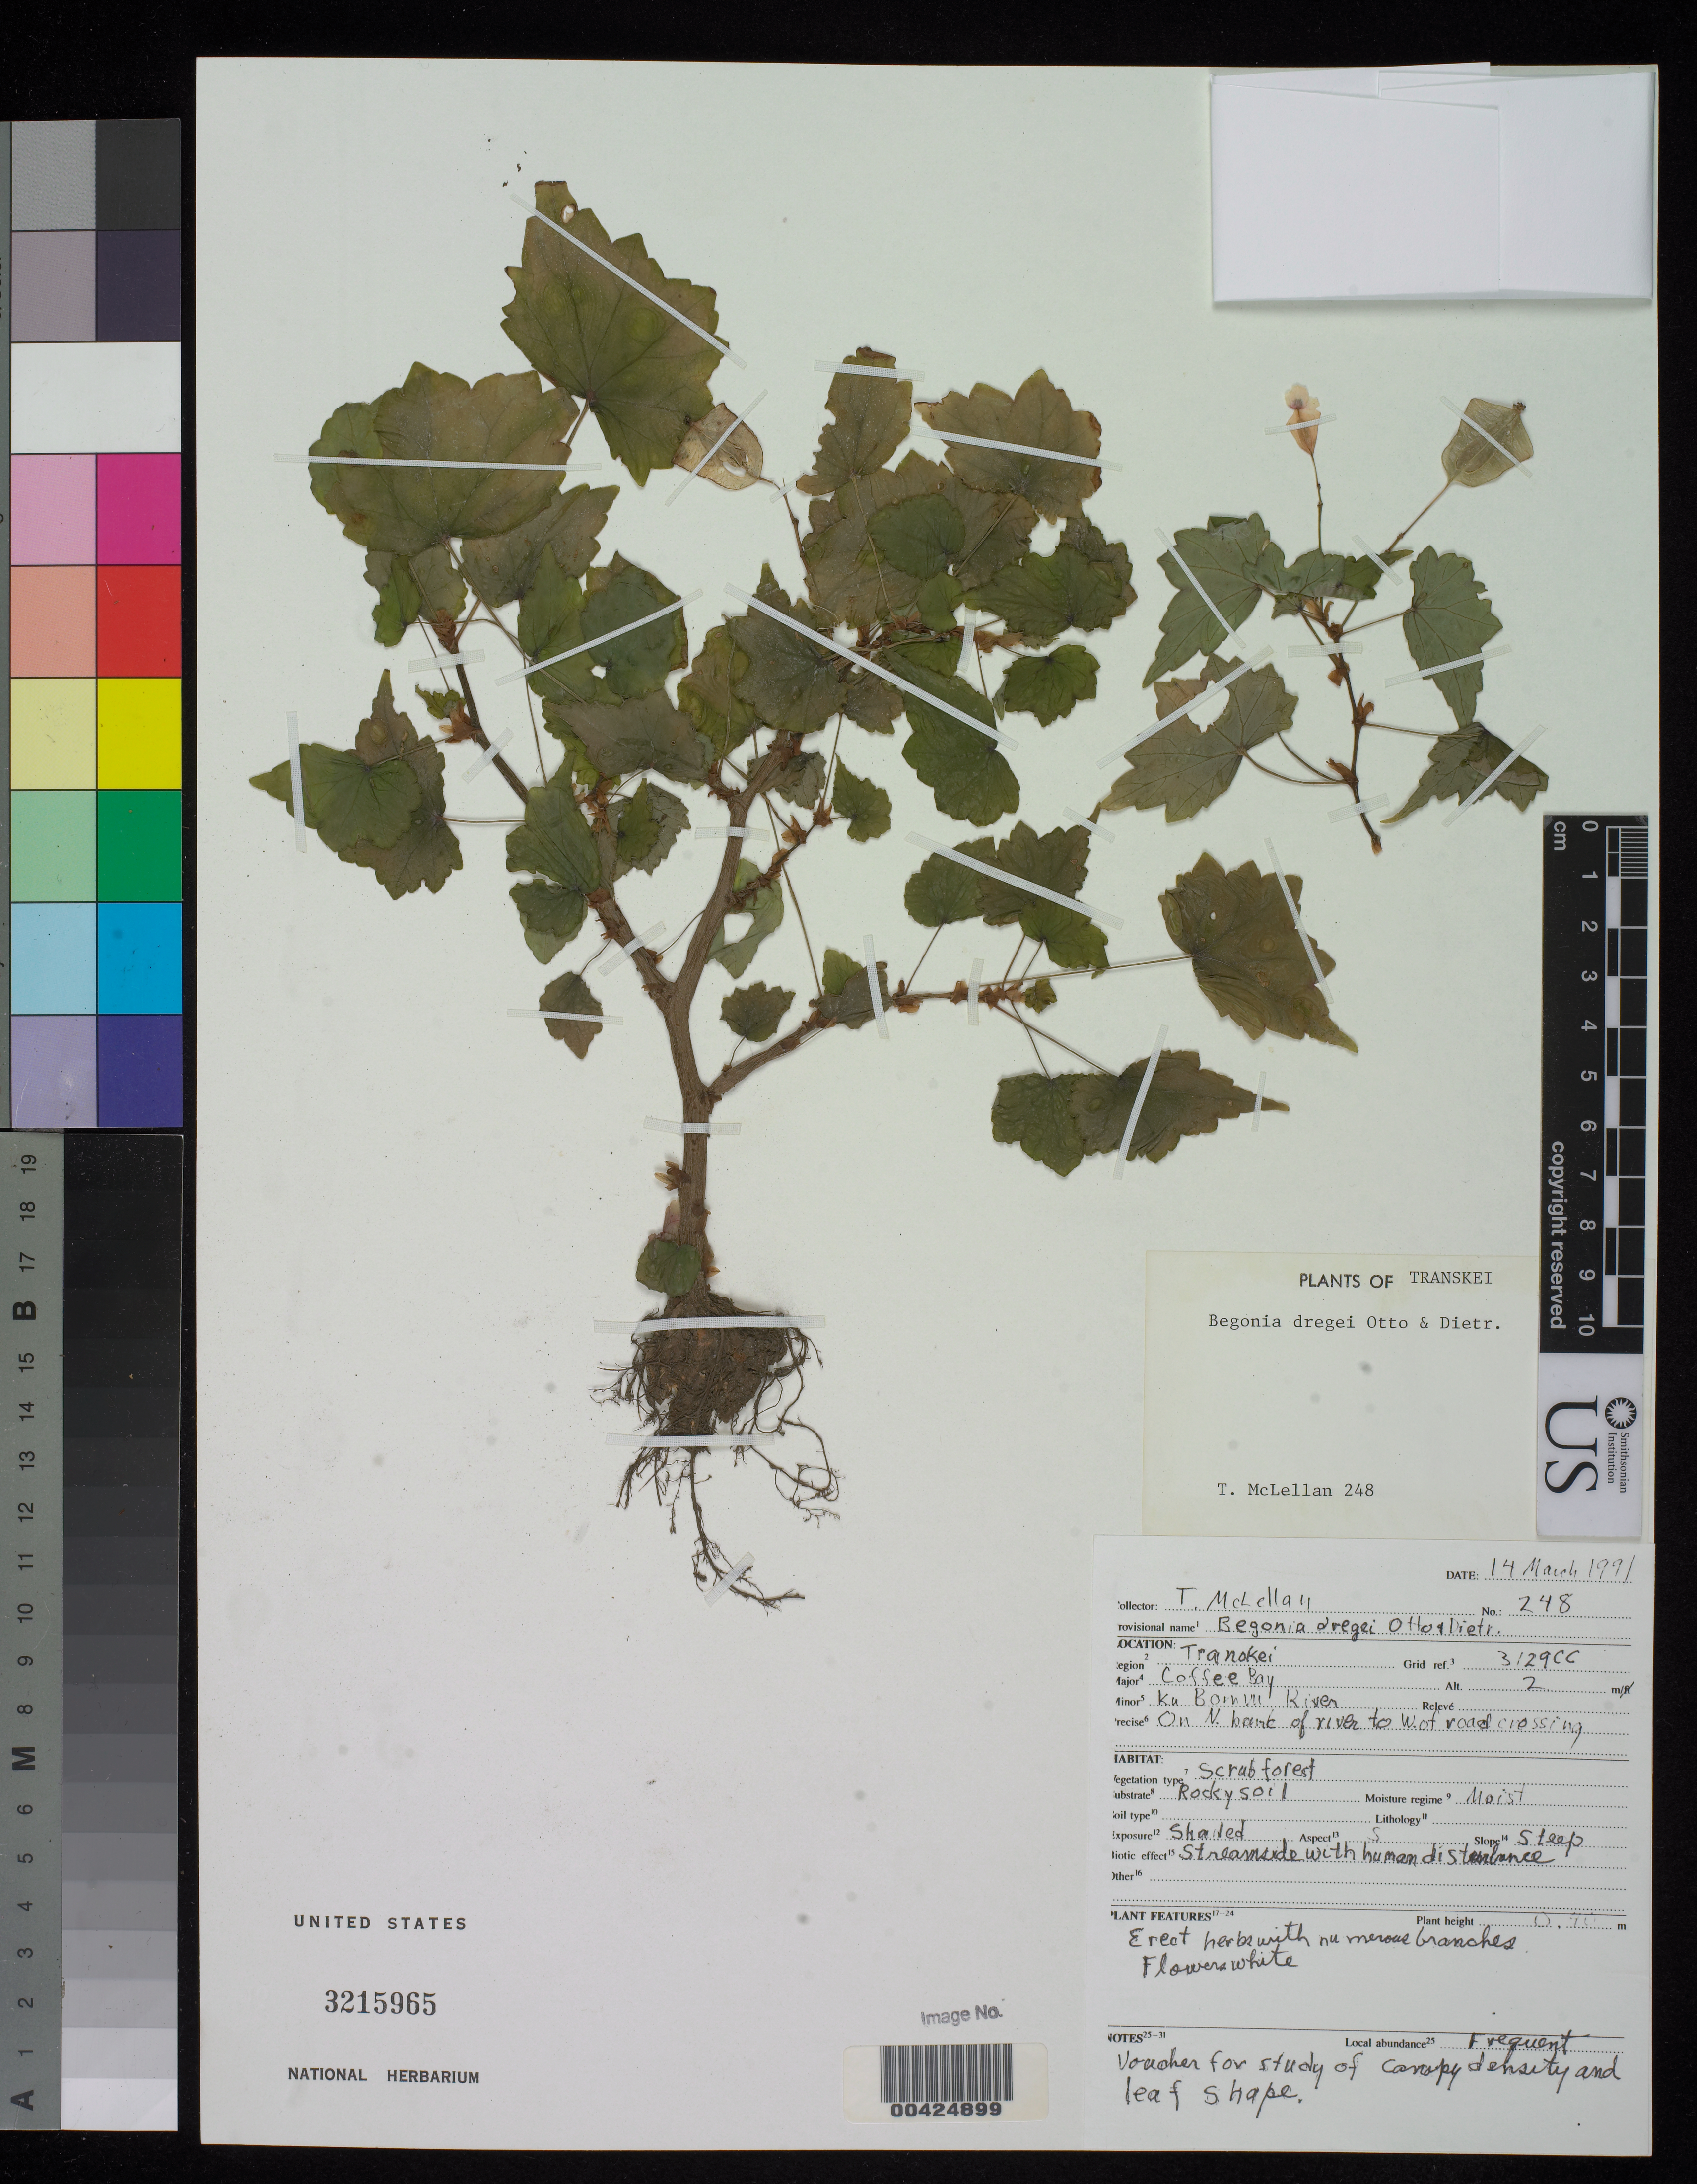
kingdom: Plantae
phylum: Tracheophyta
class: Magnoliopsida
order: Cucurbitales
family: Begoniaceae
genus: Begonia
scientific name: Begonia dregei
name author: Otto & D. Dietr.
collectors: T. McLellan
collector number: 248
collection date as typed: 14 Mar 1991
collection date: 1991-03-14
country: South Africa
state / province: Eastern Cape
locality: Coffee Bay, Ku Borvu River, Transkei.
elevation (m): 2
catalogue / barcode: US 3215965